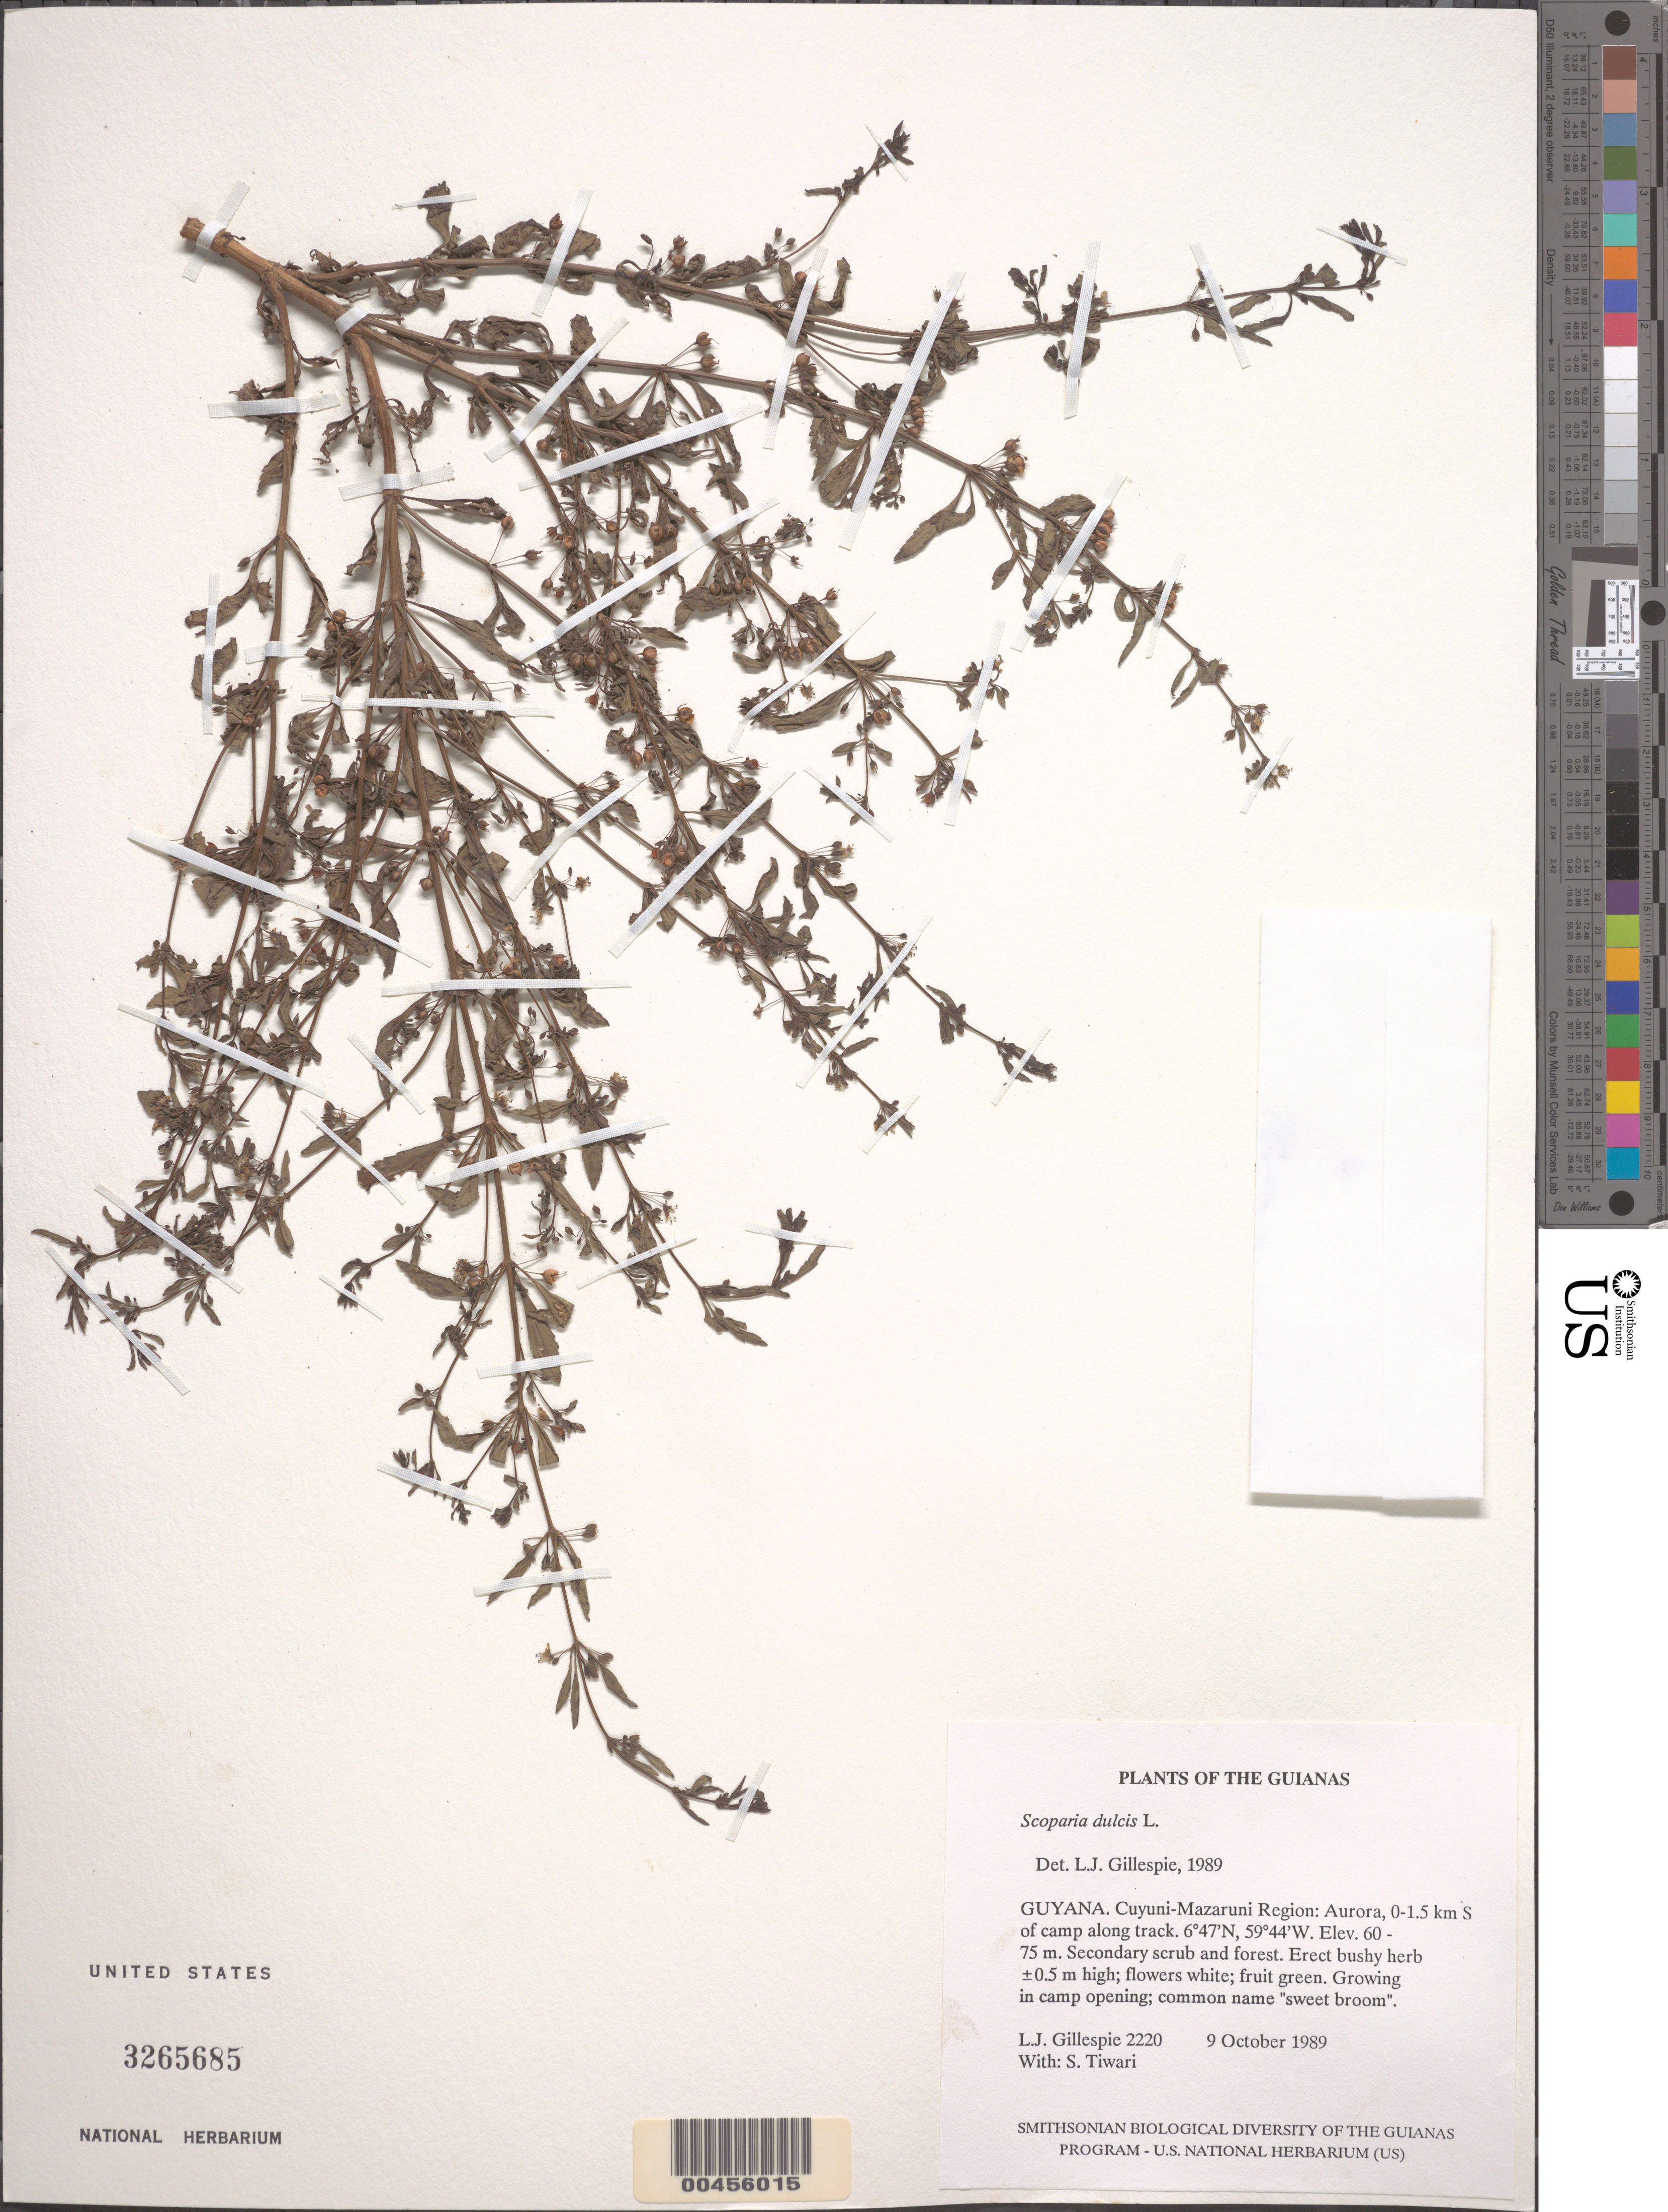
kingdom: Plantae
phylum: Tracheophyta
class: Magnoliopsida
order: Lamiales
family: Plantaginaceae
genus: Scoparia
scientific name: Scoparia dulcis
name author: L.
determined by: Gillespie, L. J.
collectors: L. J. Gillespie & S. Tiwari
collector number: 2220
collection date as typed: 9 October 1989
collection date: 1989-10-09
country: Guyana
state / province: Cuyuni-Mazaruni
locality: Aurora, 0-1.5 km S of camp along track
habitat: Secondary scrub and forest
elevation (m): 60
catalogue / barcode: US 3265685